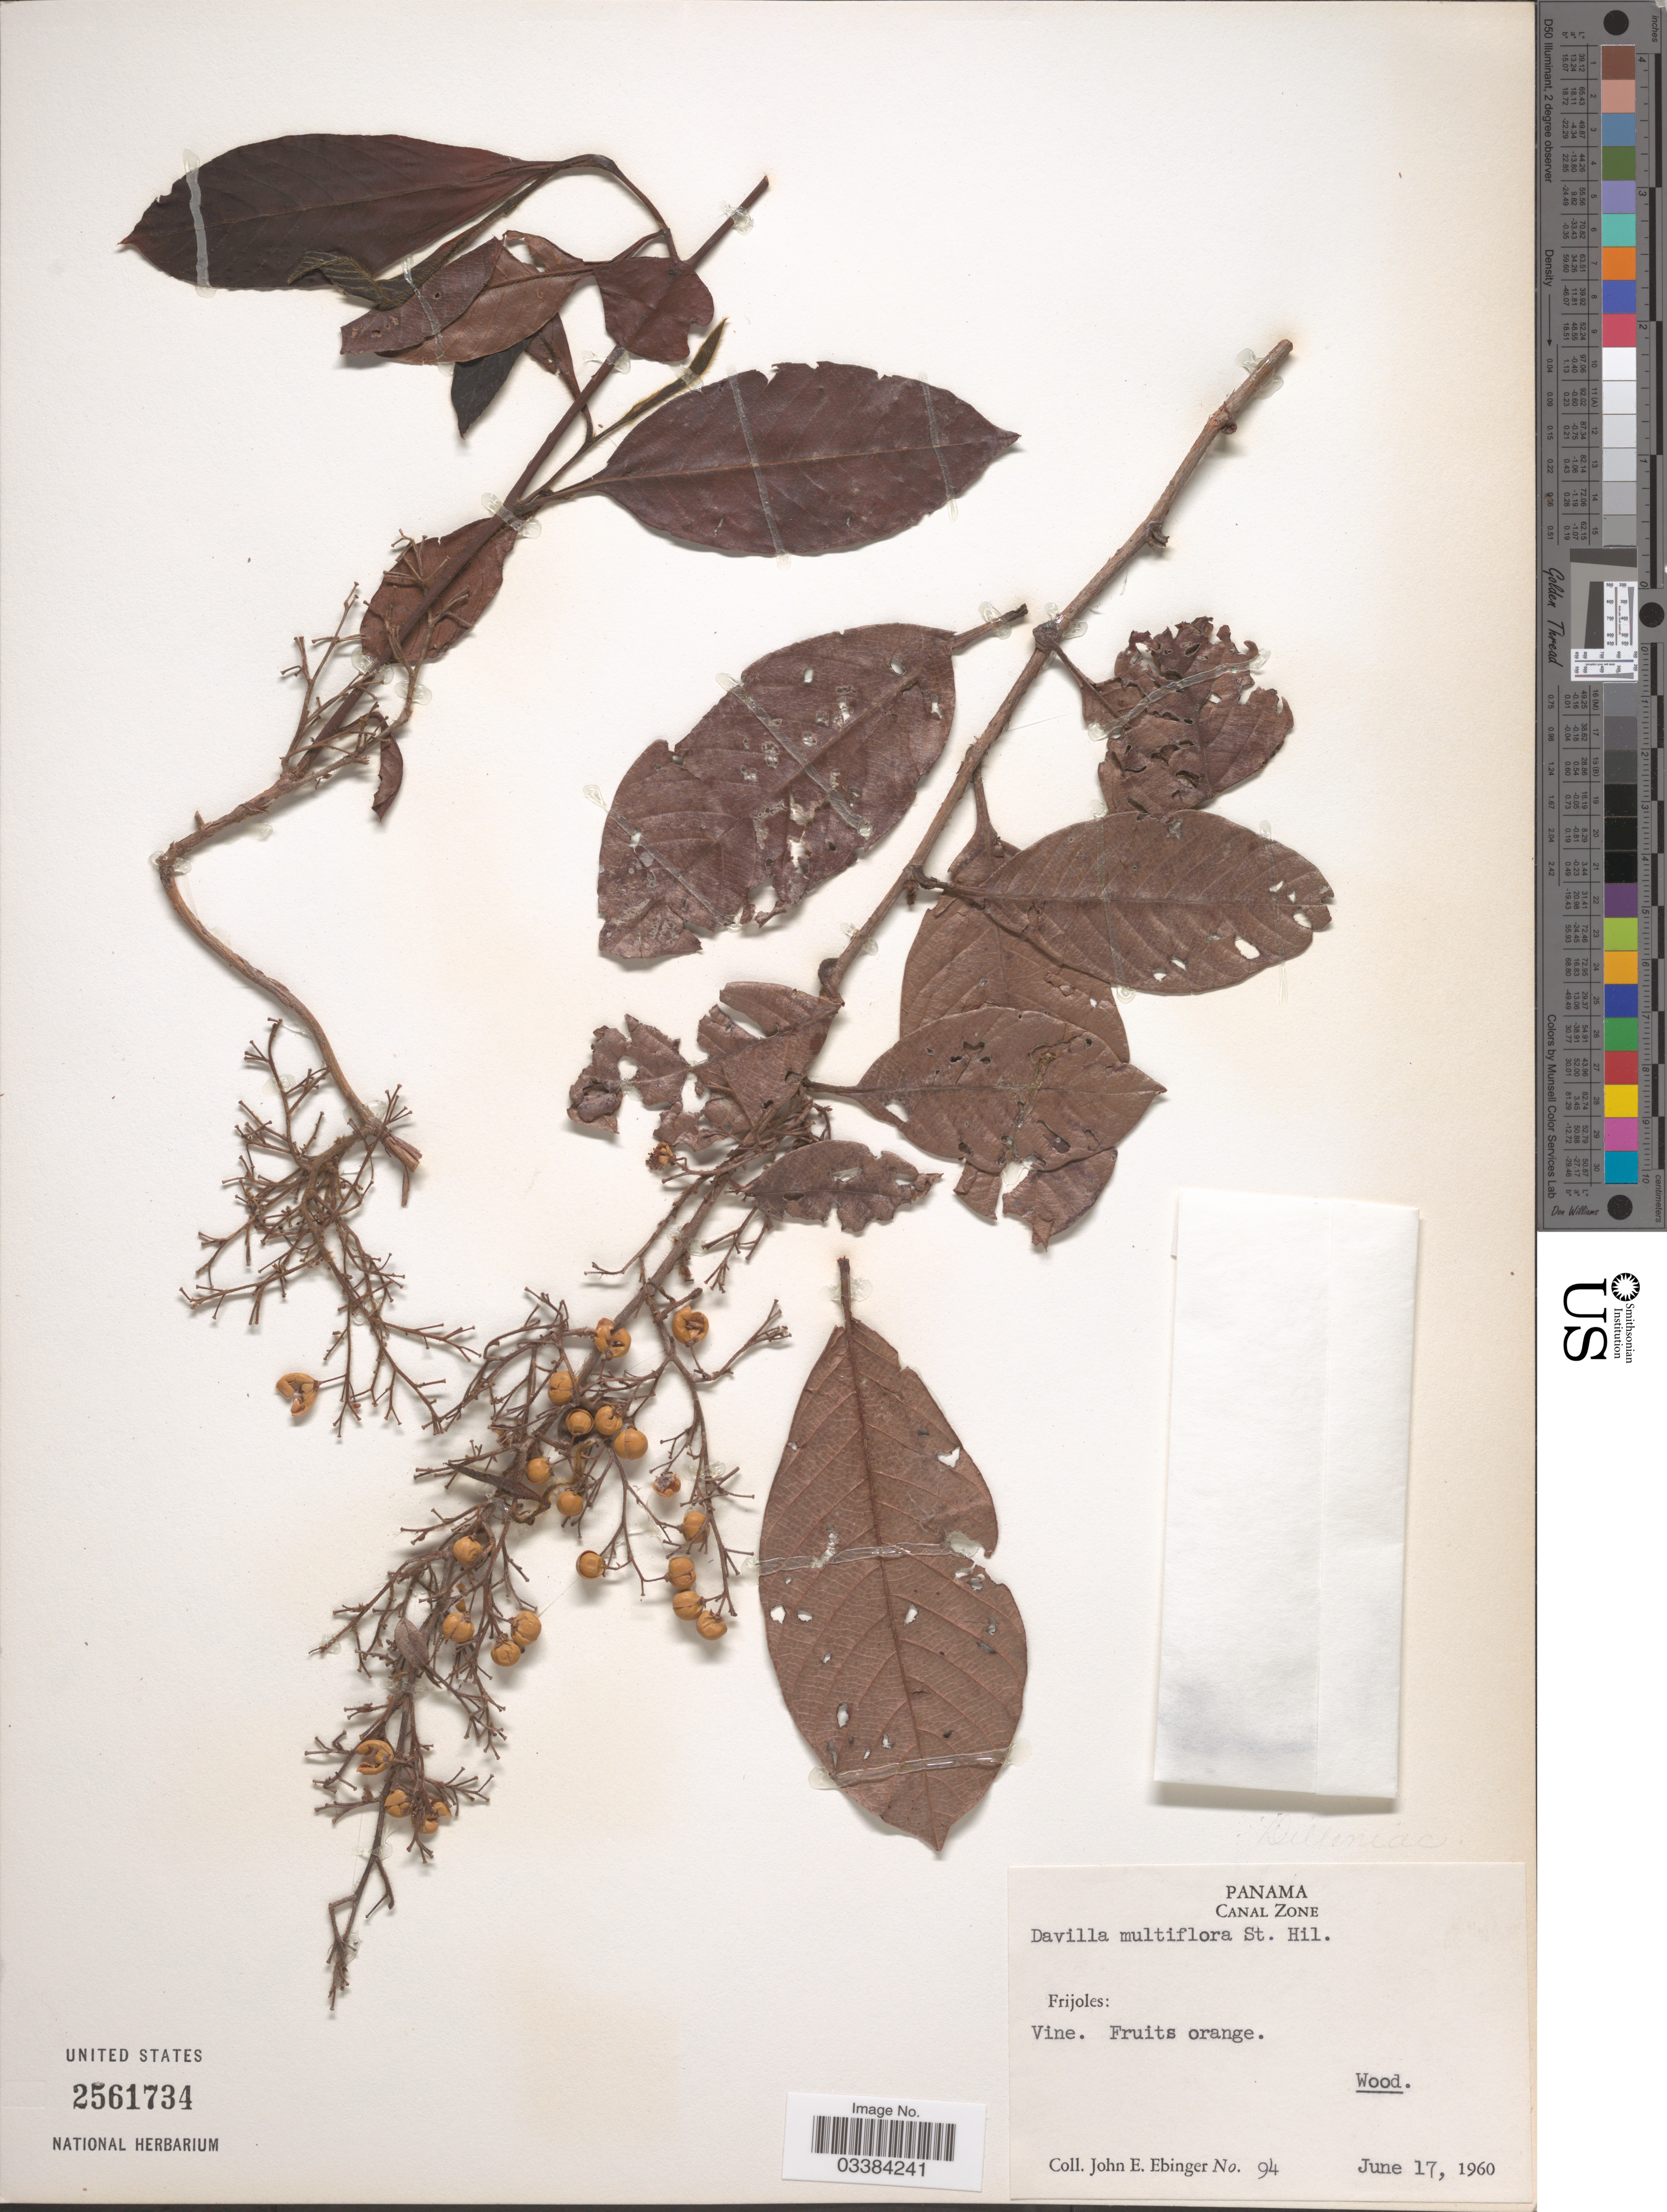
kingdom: Plantae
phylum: Tracheophyta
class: Magnoliopsida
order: Dilleniales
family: Dilleniaceae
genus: Davilla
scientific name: Davilla multiflora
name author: (DC.) A. St.-Hil.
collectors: J. Ebinger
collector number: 94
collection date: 1960-06-17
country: Panama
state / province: Colón / Panamá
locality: Canal Zone. Frijoles.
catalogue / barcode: US 2561734